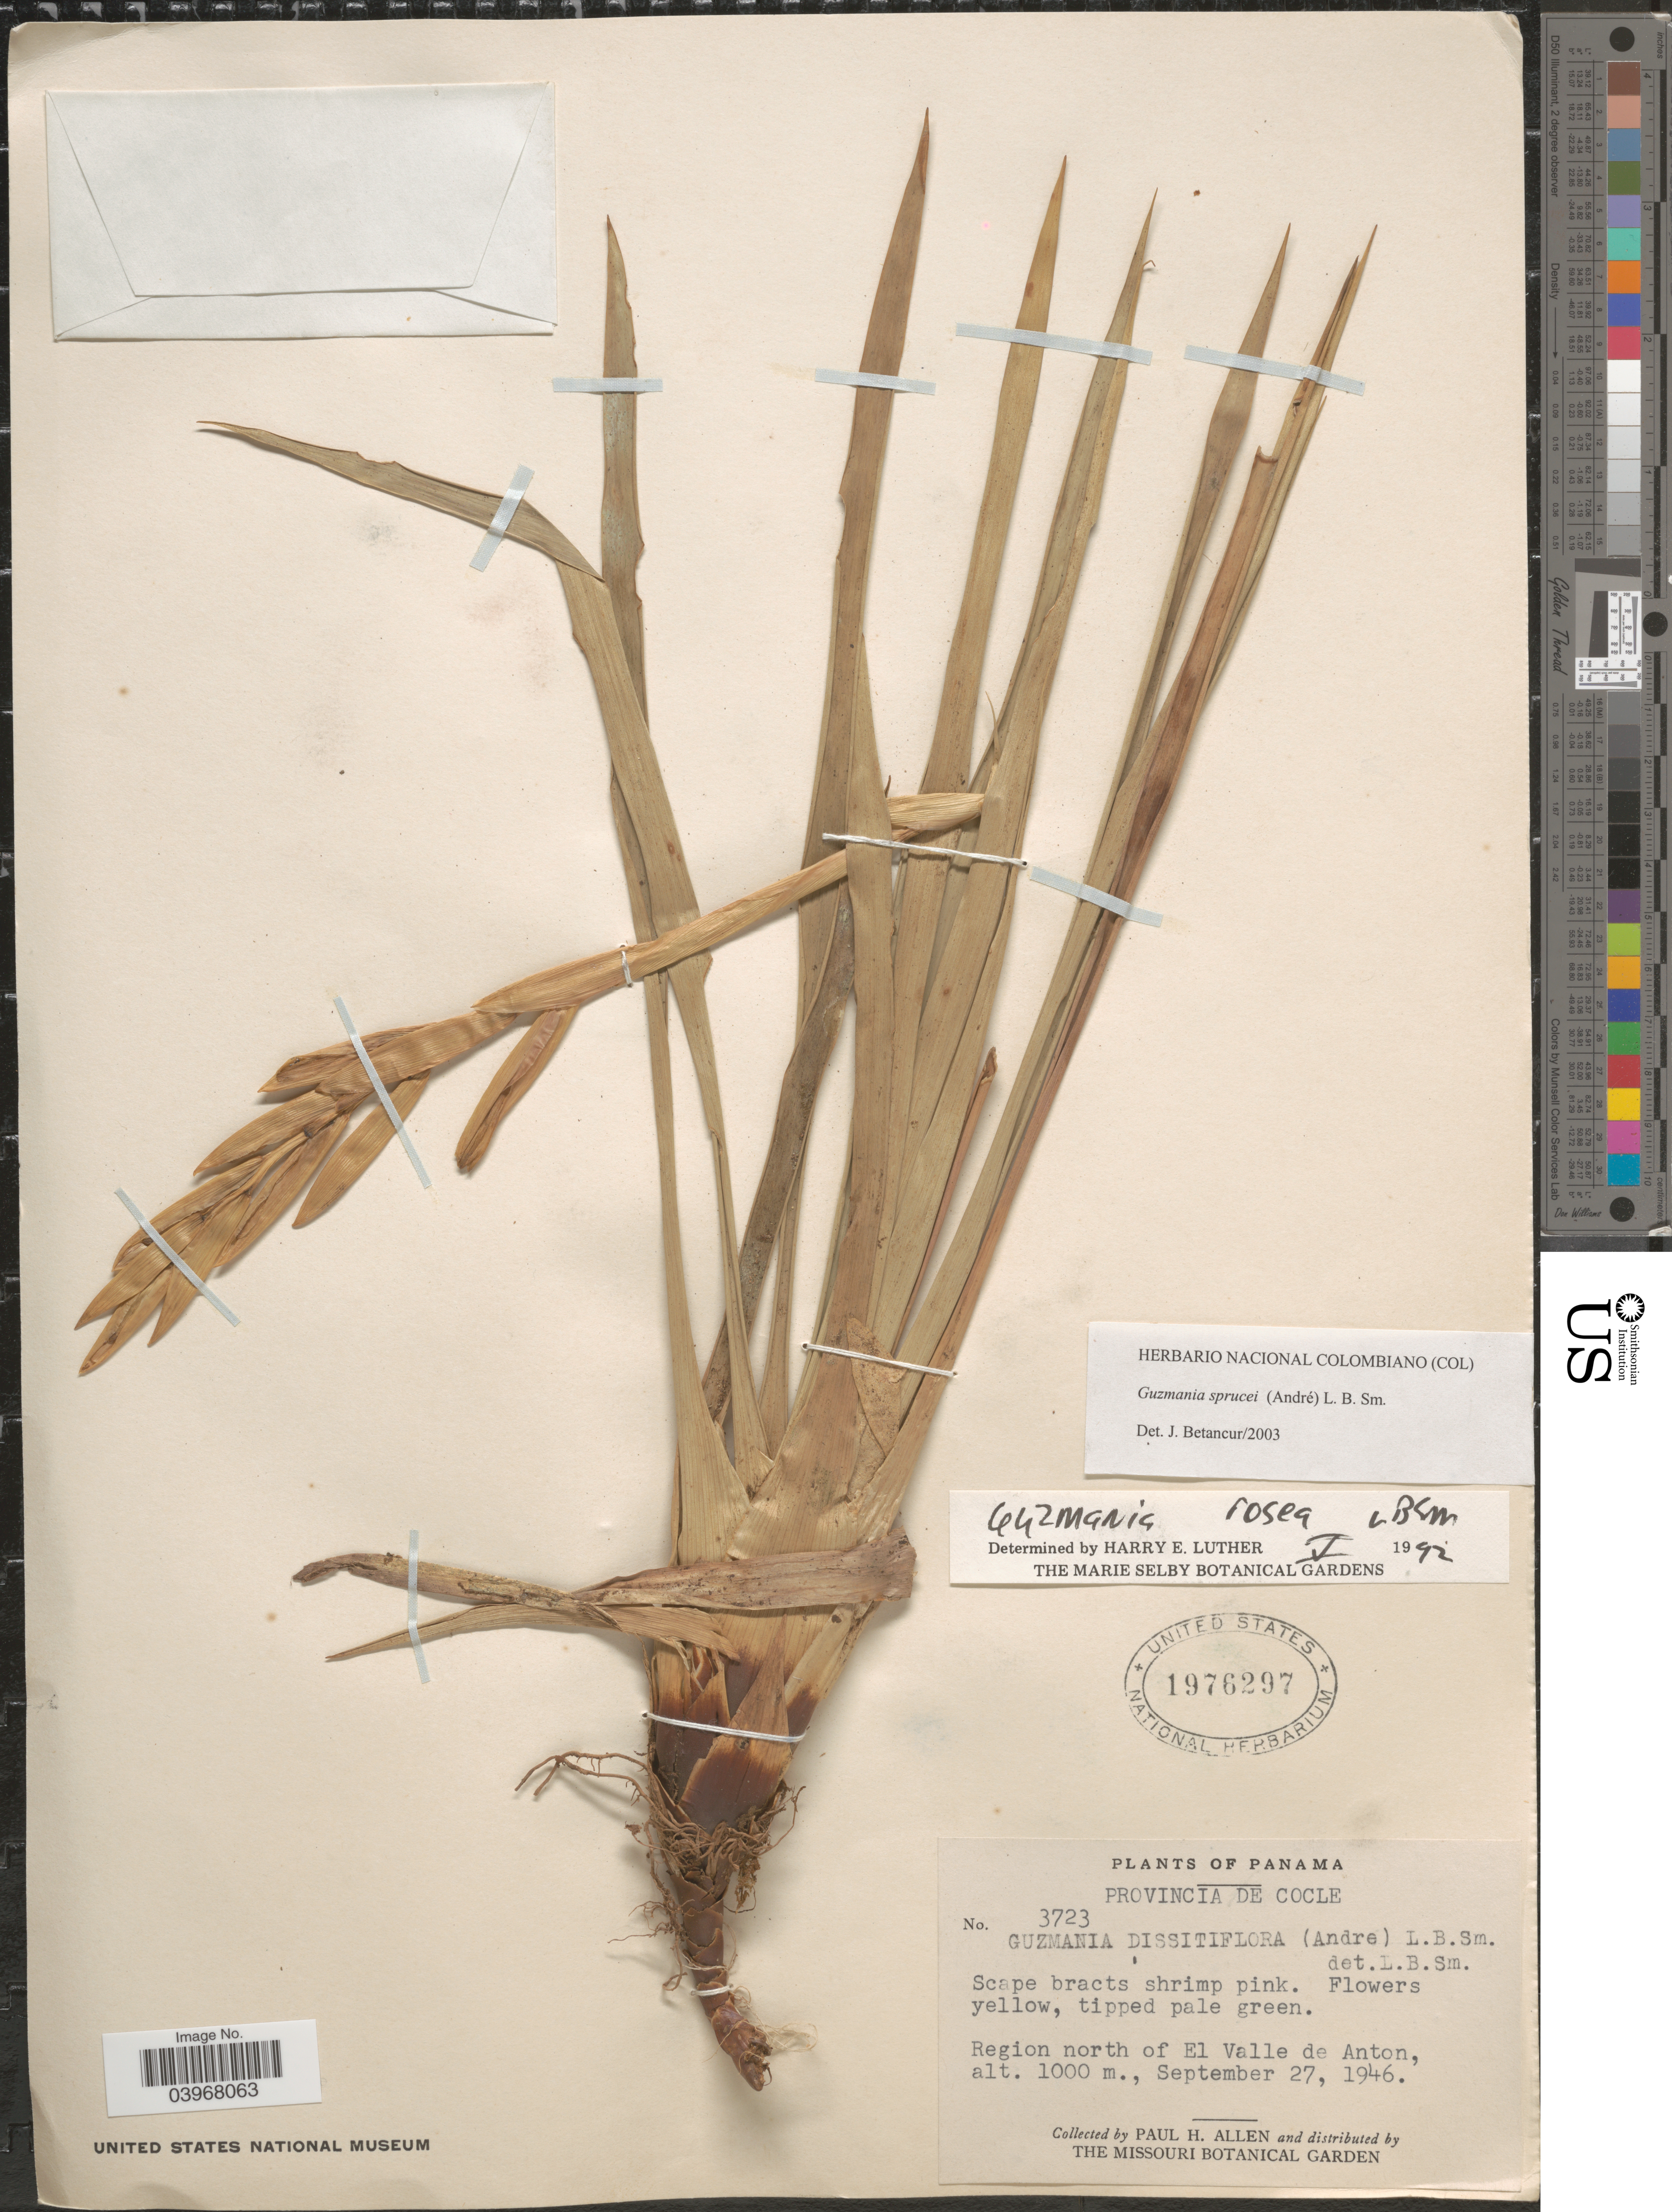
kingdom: Plantae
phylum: Tracheophyta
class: Liliopsida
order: Poales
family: Bromeliaceae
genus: Guzmania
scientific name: Guzmania sprucei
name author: (André) L.B. Sm.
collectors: P. H. Allen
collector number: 3723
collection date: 1946-09-27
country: Panama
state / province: Cocle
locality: Region north of El Valle de Anton.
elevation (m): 1000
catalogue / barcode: US 1976297